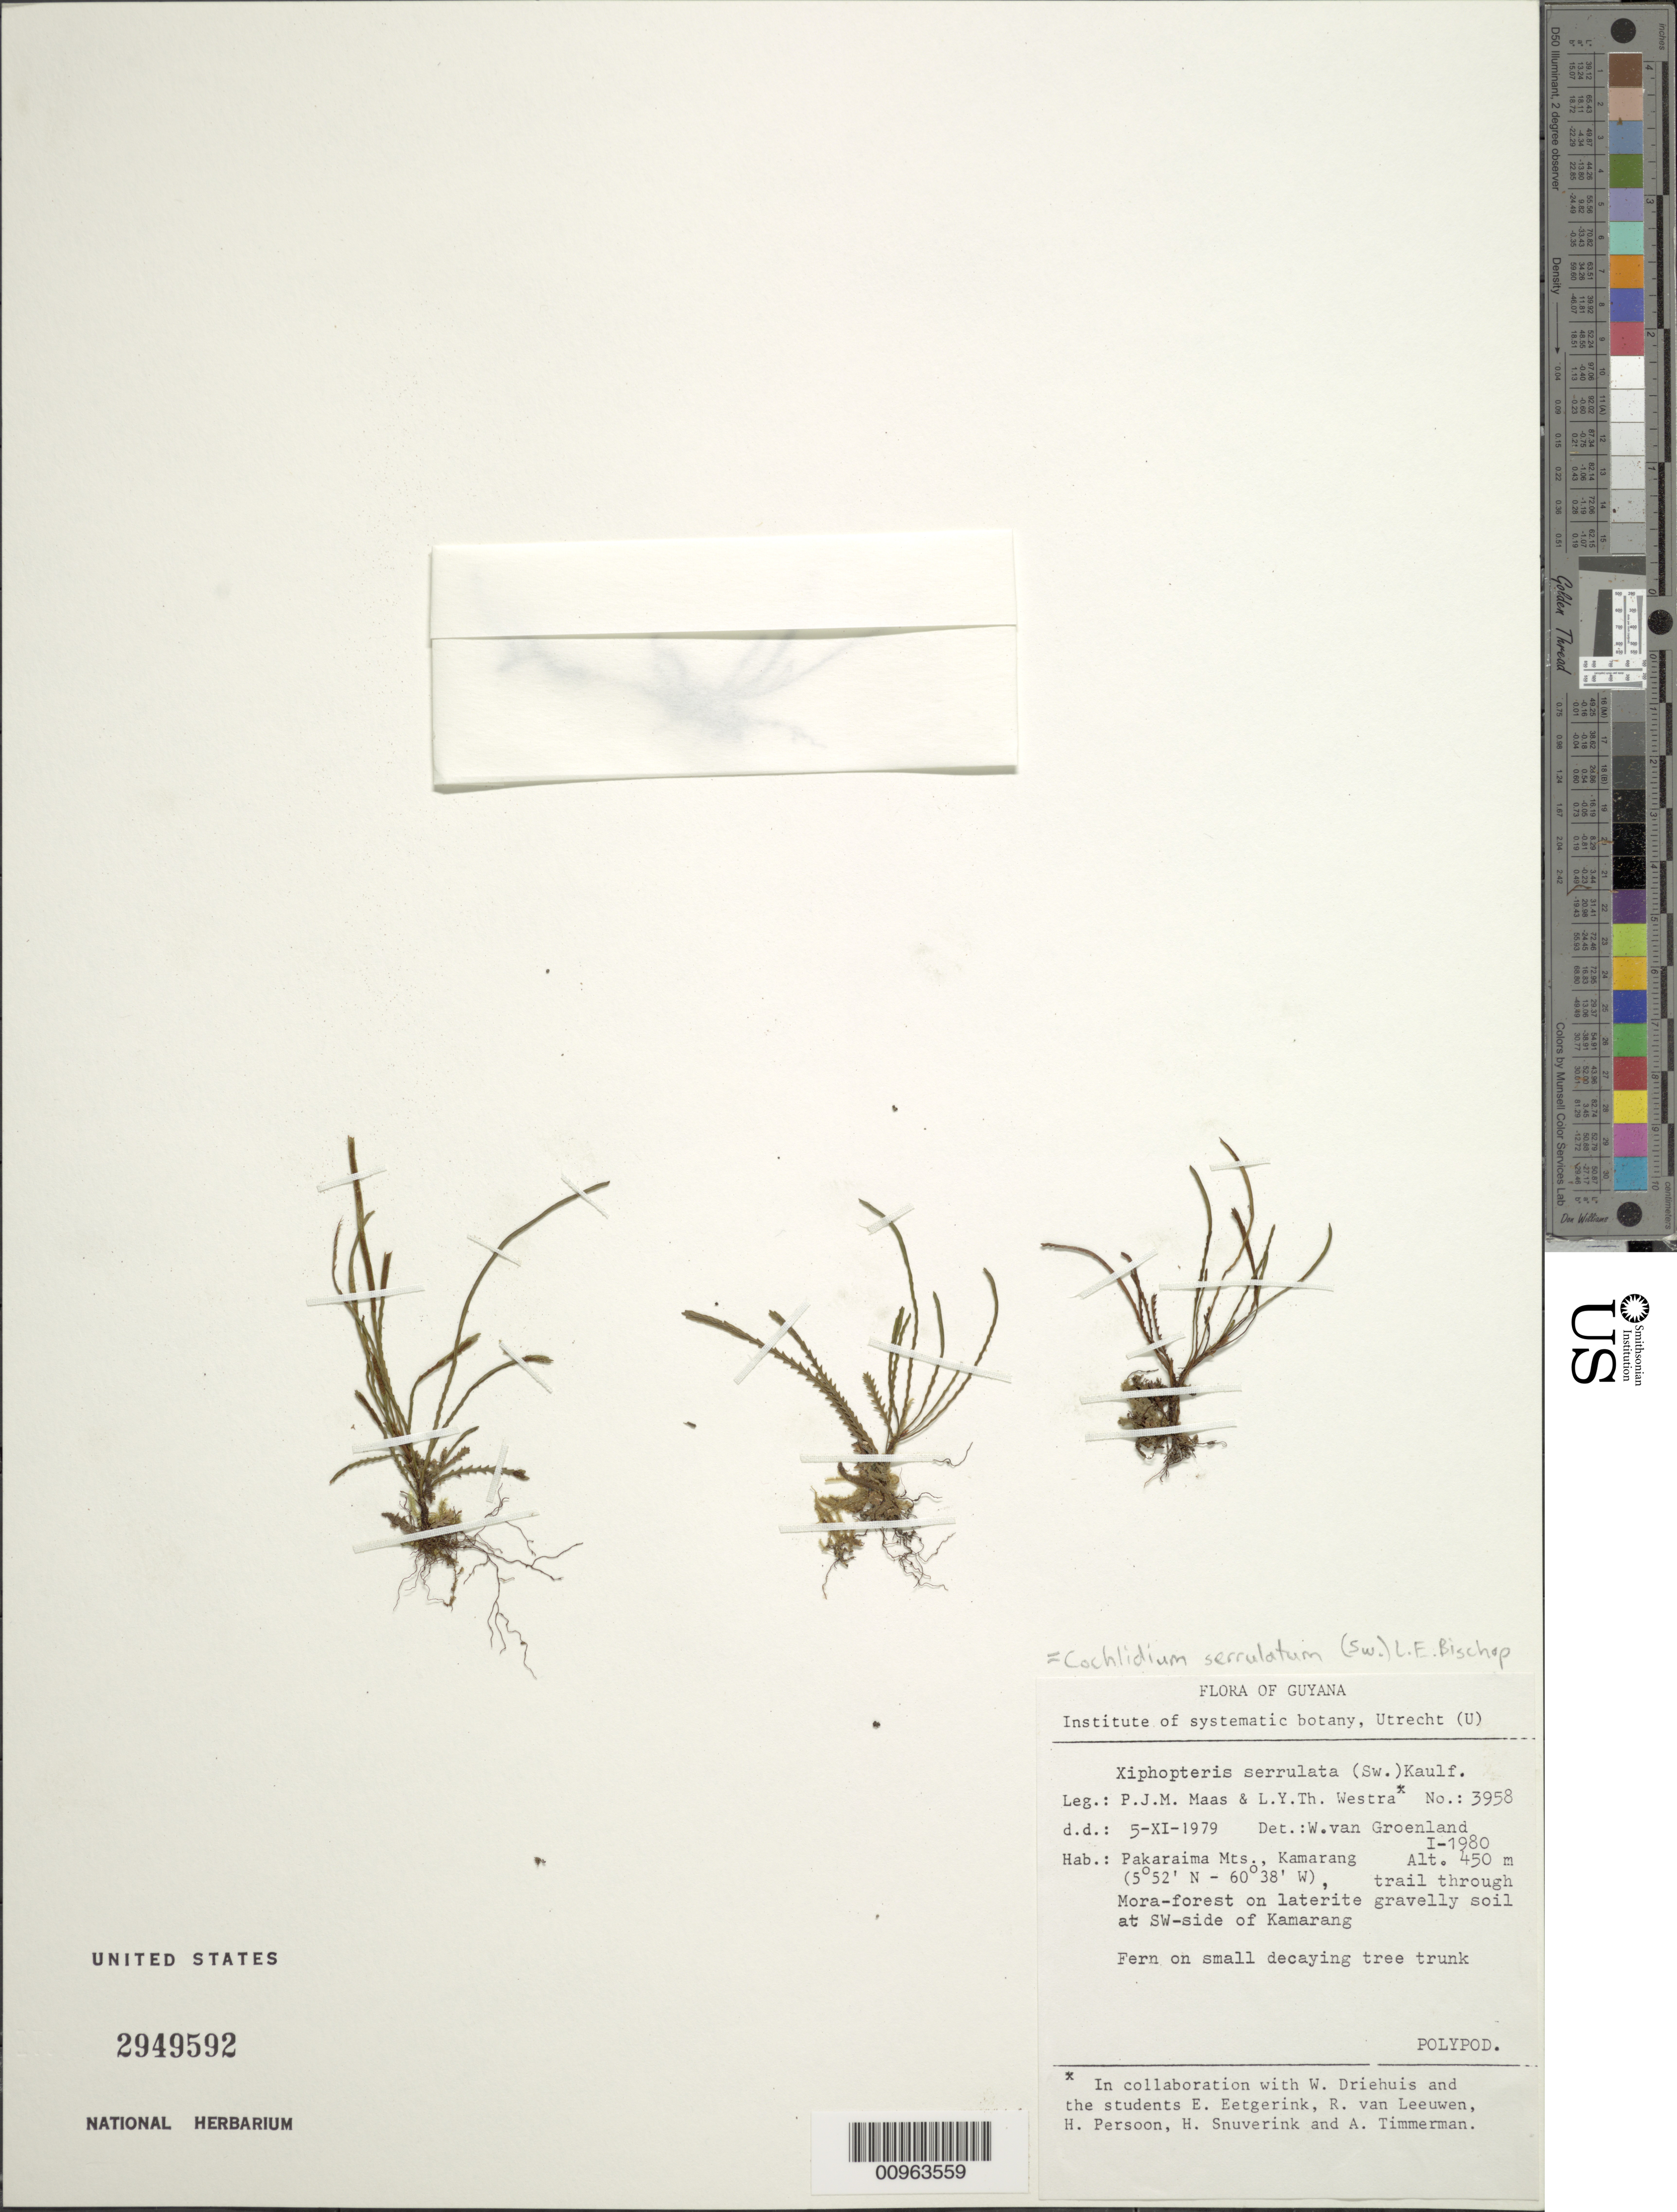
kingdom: Plantae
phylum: Tracheophyta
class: Polypodiopsida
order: Polypodiales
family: Polypodiaceae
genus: Cochlidium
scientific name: Cochlidium serrulatum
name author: (Sw.) L.E. Bishop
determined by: van Groenland, W.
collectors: P. Maas, L. Y. T. Westra, W. Driehuis, E. Eetgerink, R. van Leeuwen, H. Persoon, J. H. Snuverink & A. Timmerman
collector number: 3958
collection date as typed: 5-Nov-79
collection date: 1979-11-05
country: Guyana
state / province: Cuyuni-Mazaruni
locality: Pakaraima Mts., Kamarang, SW side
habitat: Trail through Mora forest on laterite gravelly soil; on small decaying tree trunk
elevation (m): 450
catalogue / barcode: US 2949592